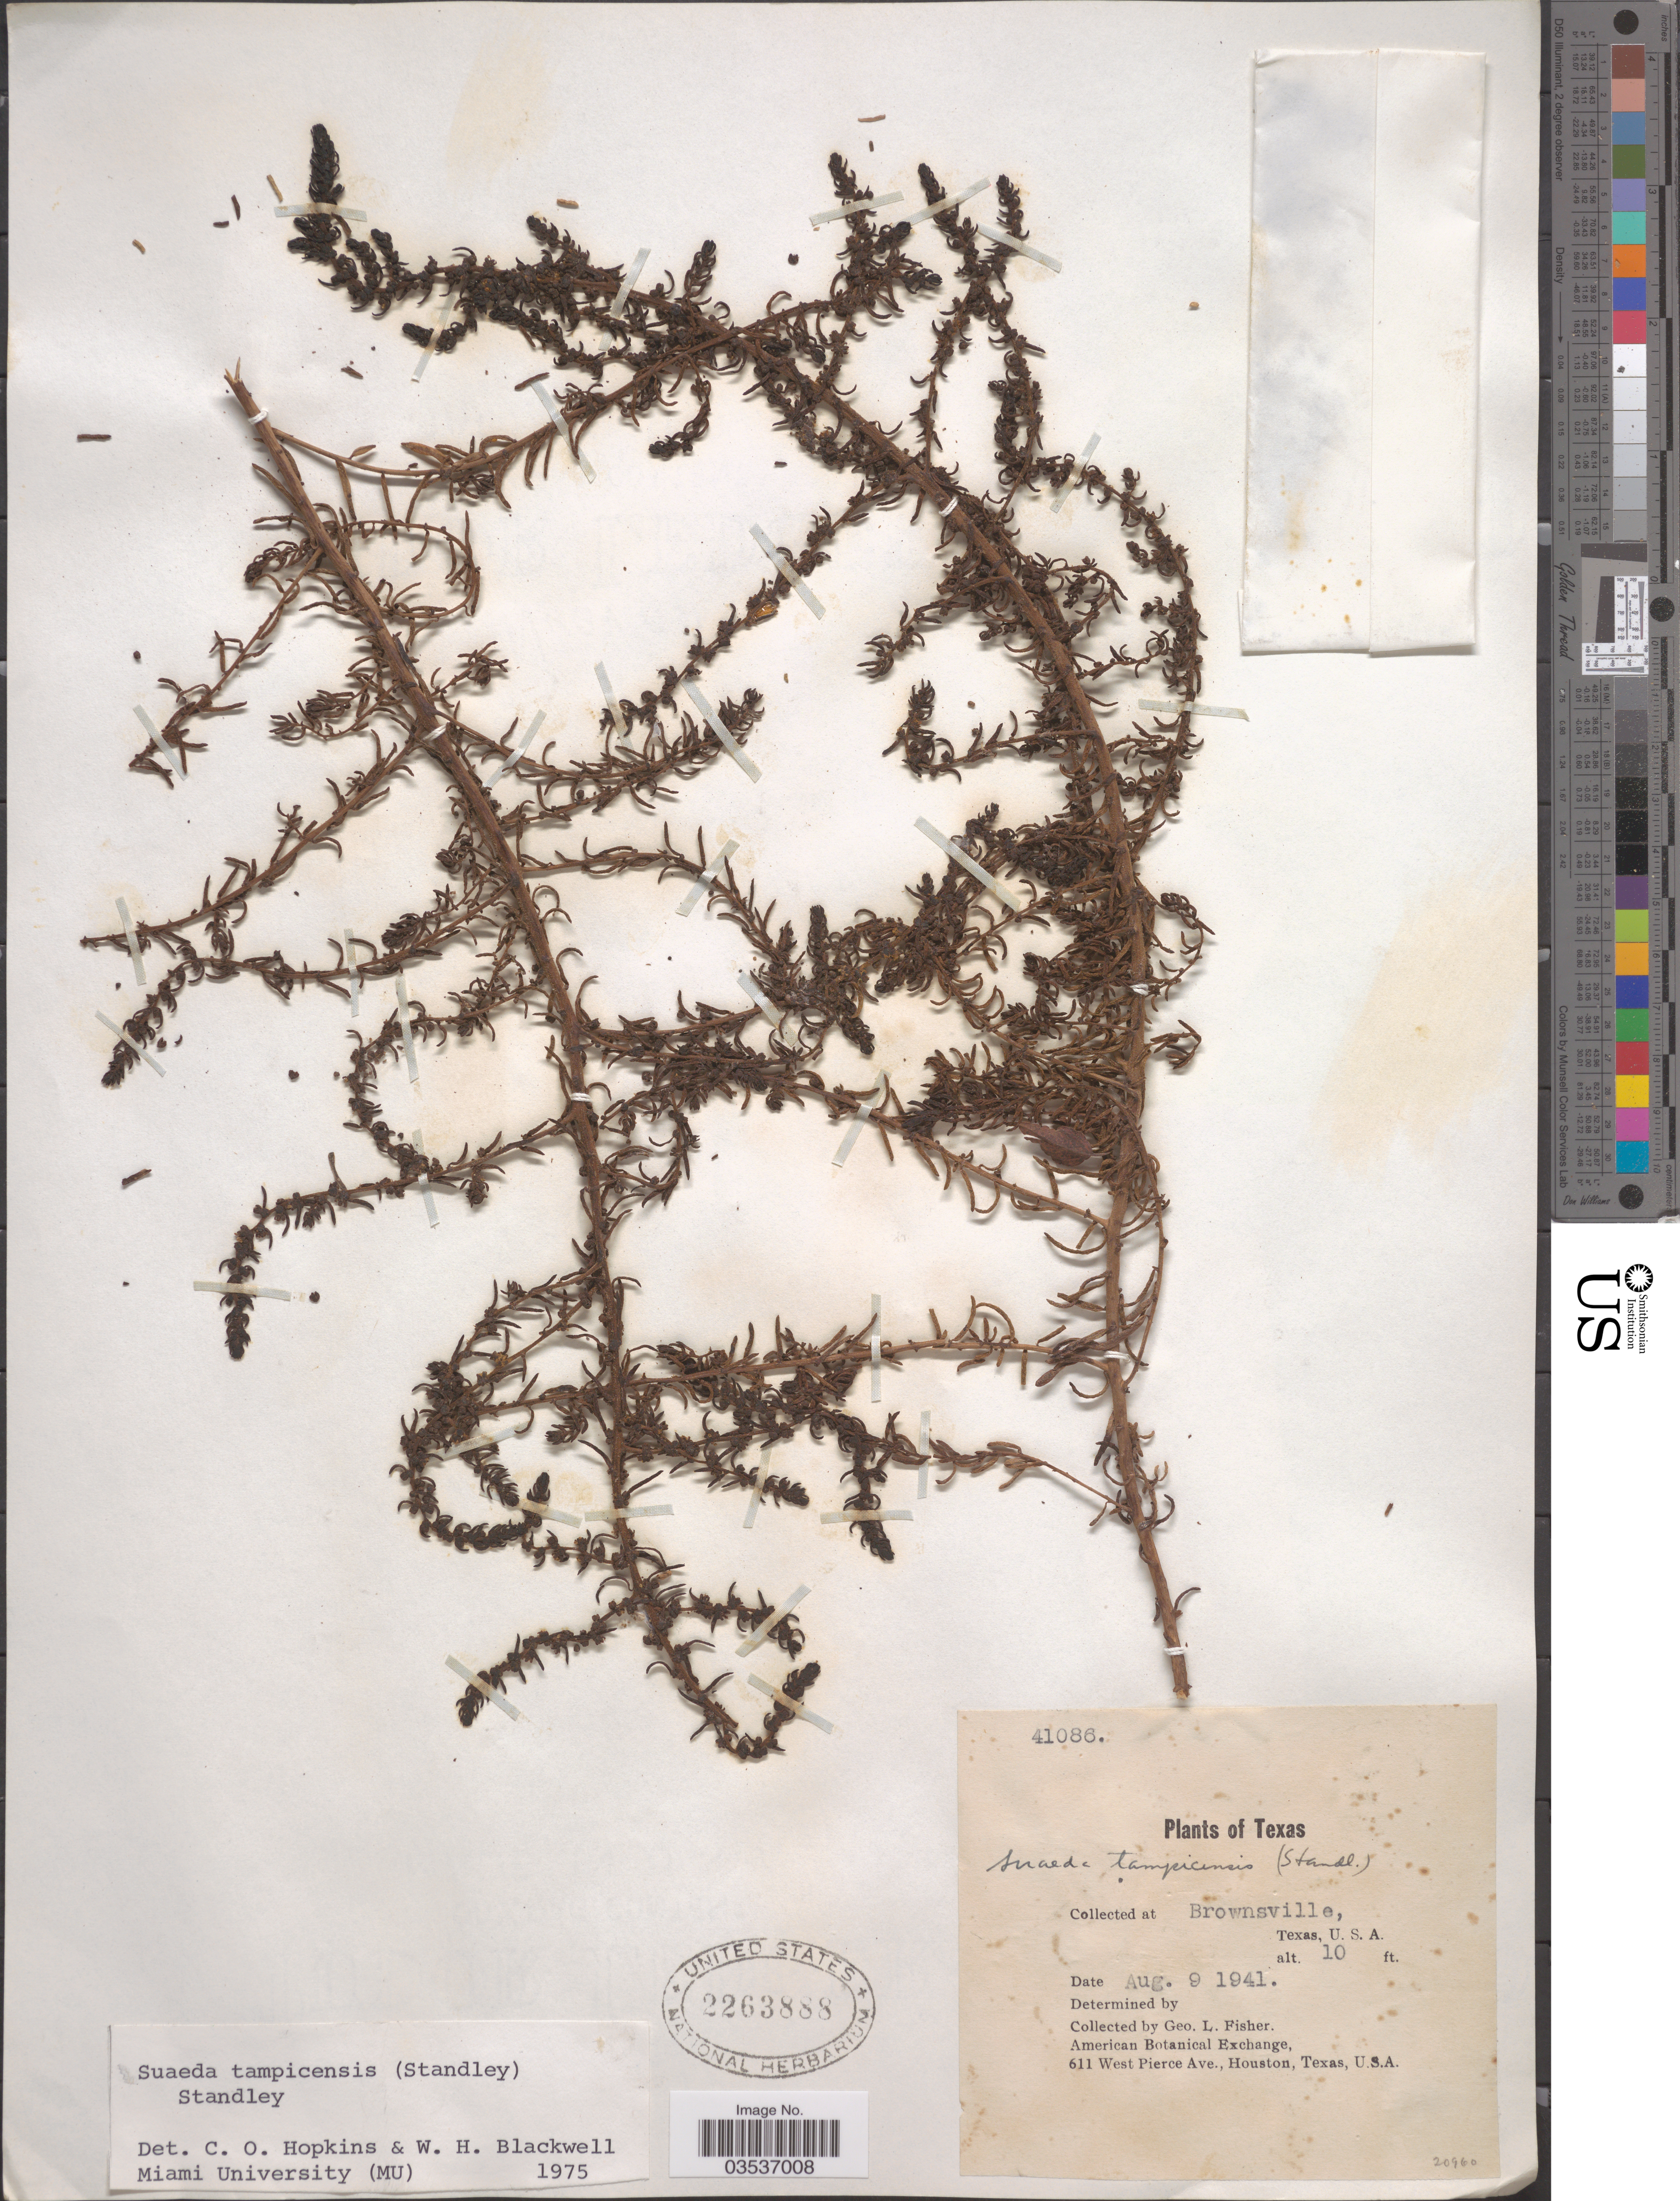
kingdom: Plantae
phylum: Tracheophyta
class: Magnoliopsida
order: Caryophyllales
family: Amaranthaceae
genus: Suaeda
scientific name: Suaeda tampicensis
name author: (Standl.) Standl.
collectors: G. L. Fisher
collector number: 41086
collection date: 1941-08-09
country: United States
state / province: Texas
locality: At Brownsville.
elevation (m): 3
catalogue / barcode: US 2263888